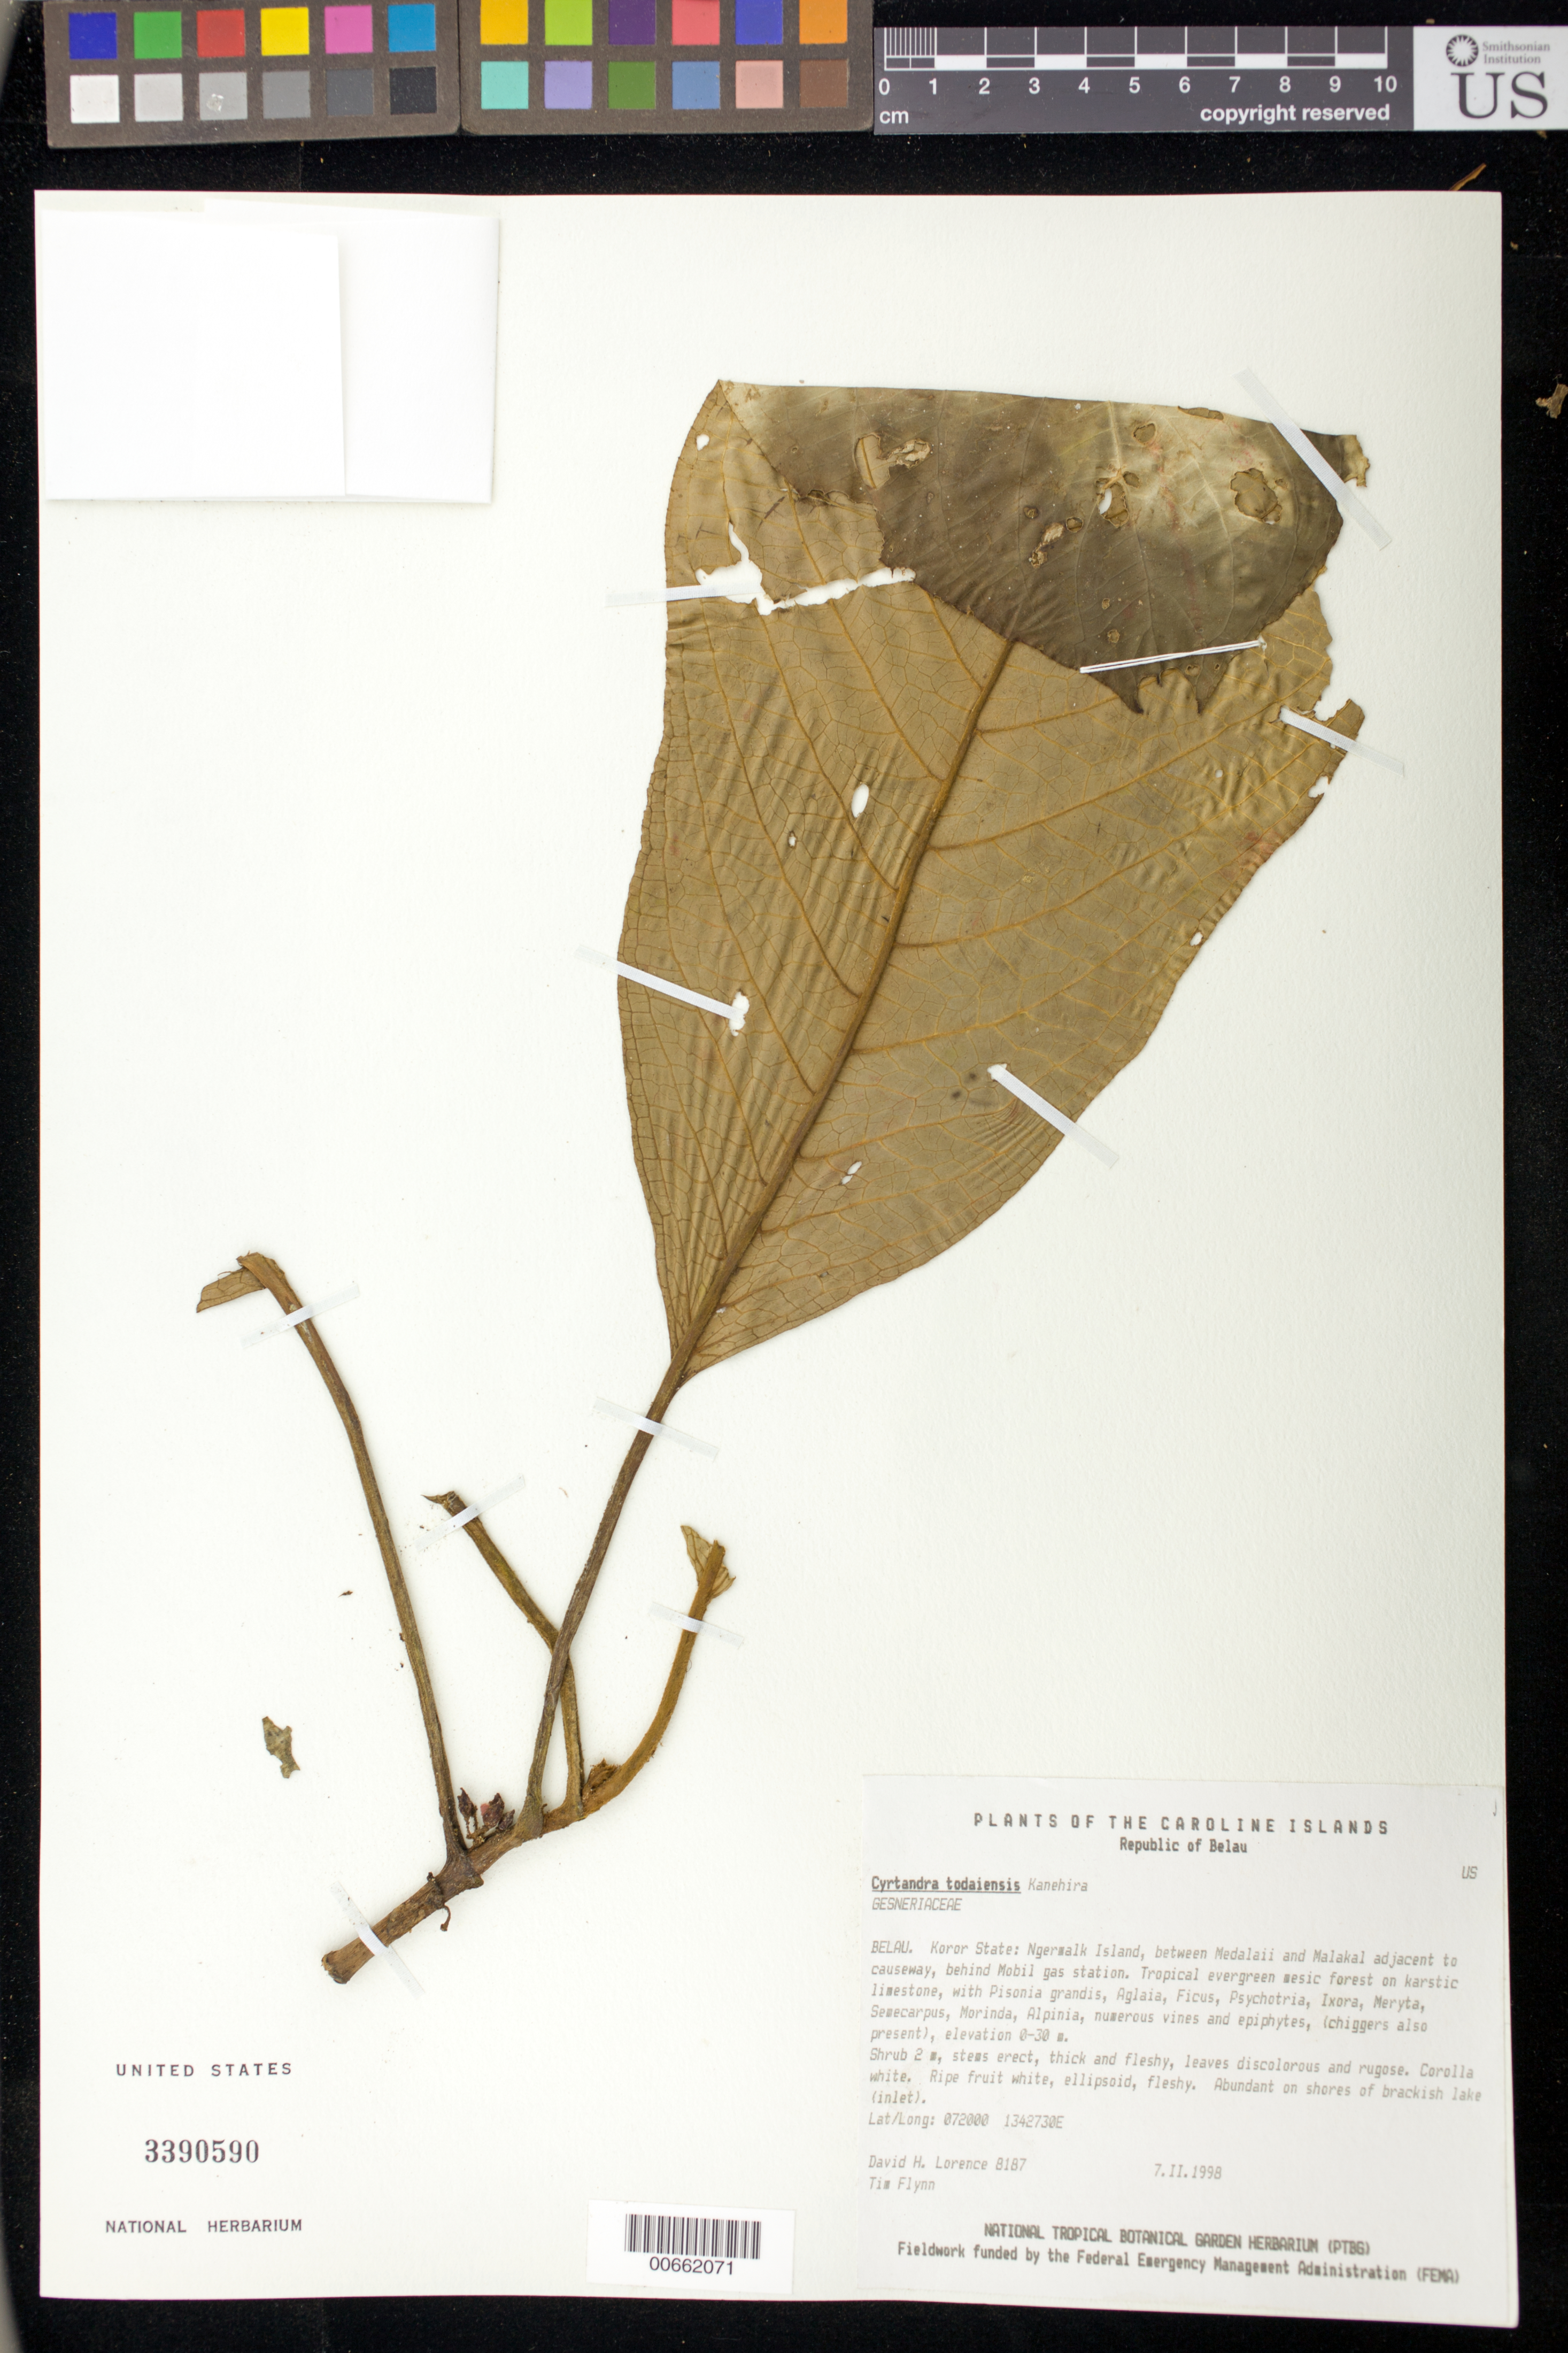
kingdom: Plantae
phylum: Tracheophyta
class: Magnoliopsida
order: Lamiales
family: Gesneriaceae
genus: Cyrtandra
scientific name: Cyrtandra todaiensis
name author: Kaneh.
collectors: D. Lorence & T. W. Flynn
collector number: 8187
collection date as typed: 07 Feb 1998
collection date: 1998-02-07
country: Palau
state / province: Koror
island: Ngermalk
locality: Belau, Koror State, Oreor: Ngermalk Island, between Medalaii and Malakal adjacent to causeway, behind Mobil gas station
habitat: Tropical evergreen mesic forest on karstic limestone; abundant on shores of brackish lake (inlet)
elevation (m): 0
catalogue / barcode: US 3390590